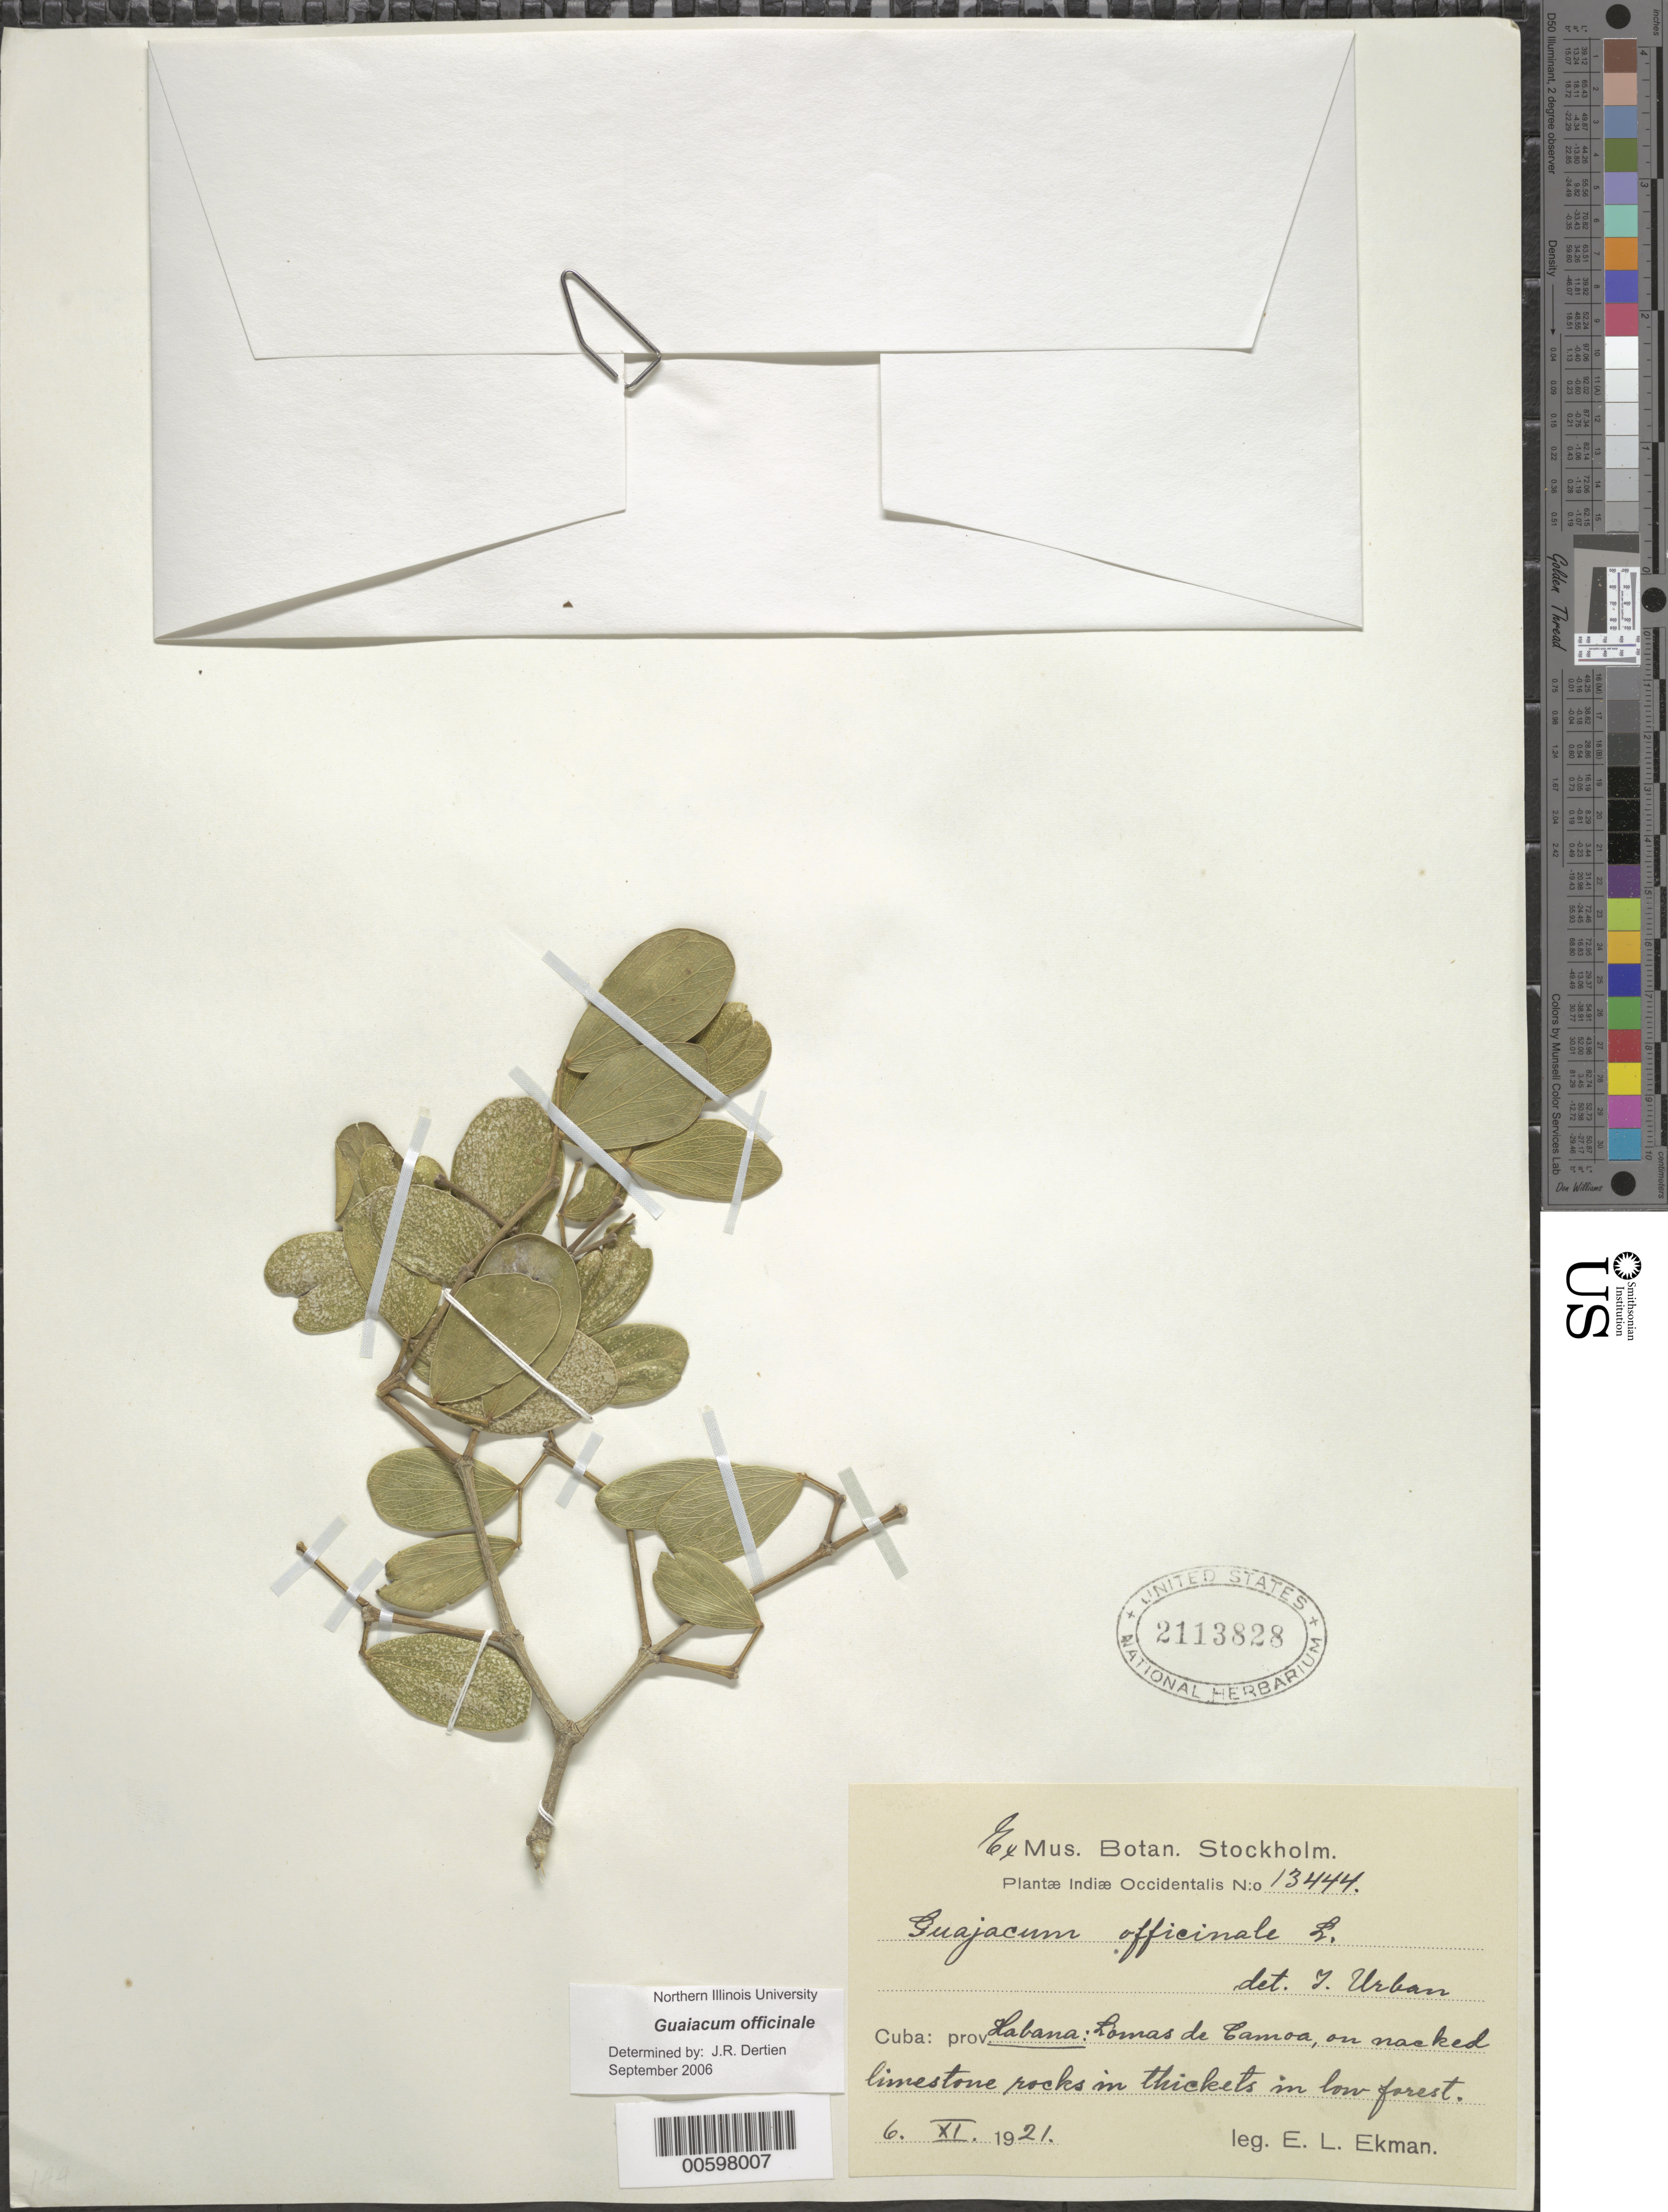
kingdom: Plantae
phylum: Tracheophyta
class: Magnoliopsida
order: Zygophyllales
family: Zygophyllaceae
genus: Guaiacum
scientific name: Guaiacum officinale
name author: L.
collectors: E. L. Ekman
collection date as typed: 06 Nov 1921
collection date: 1921-11-06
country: Cuba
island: Greater Antilles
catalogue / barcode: US 21138288